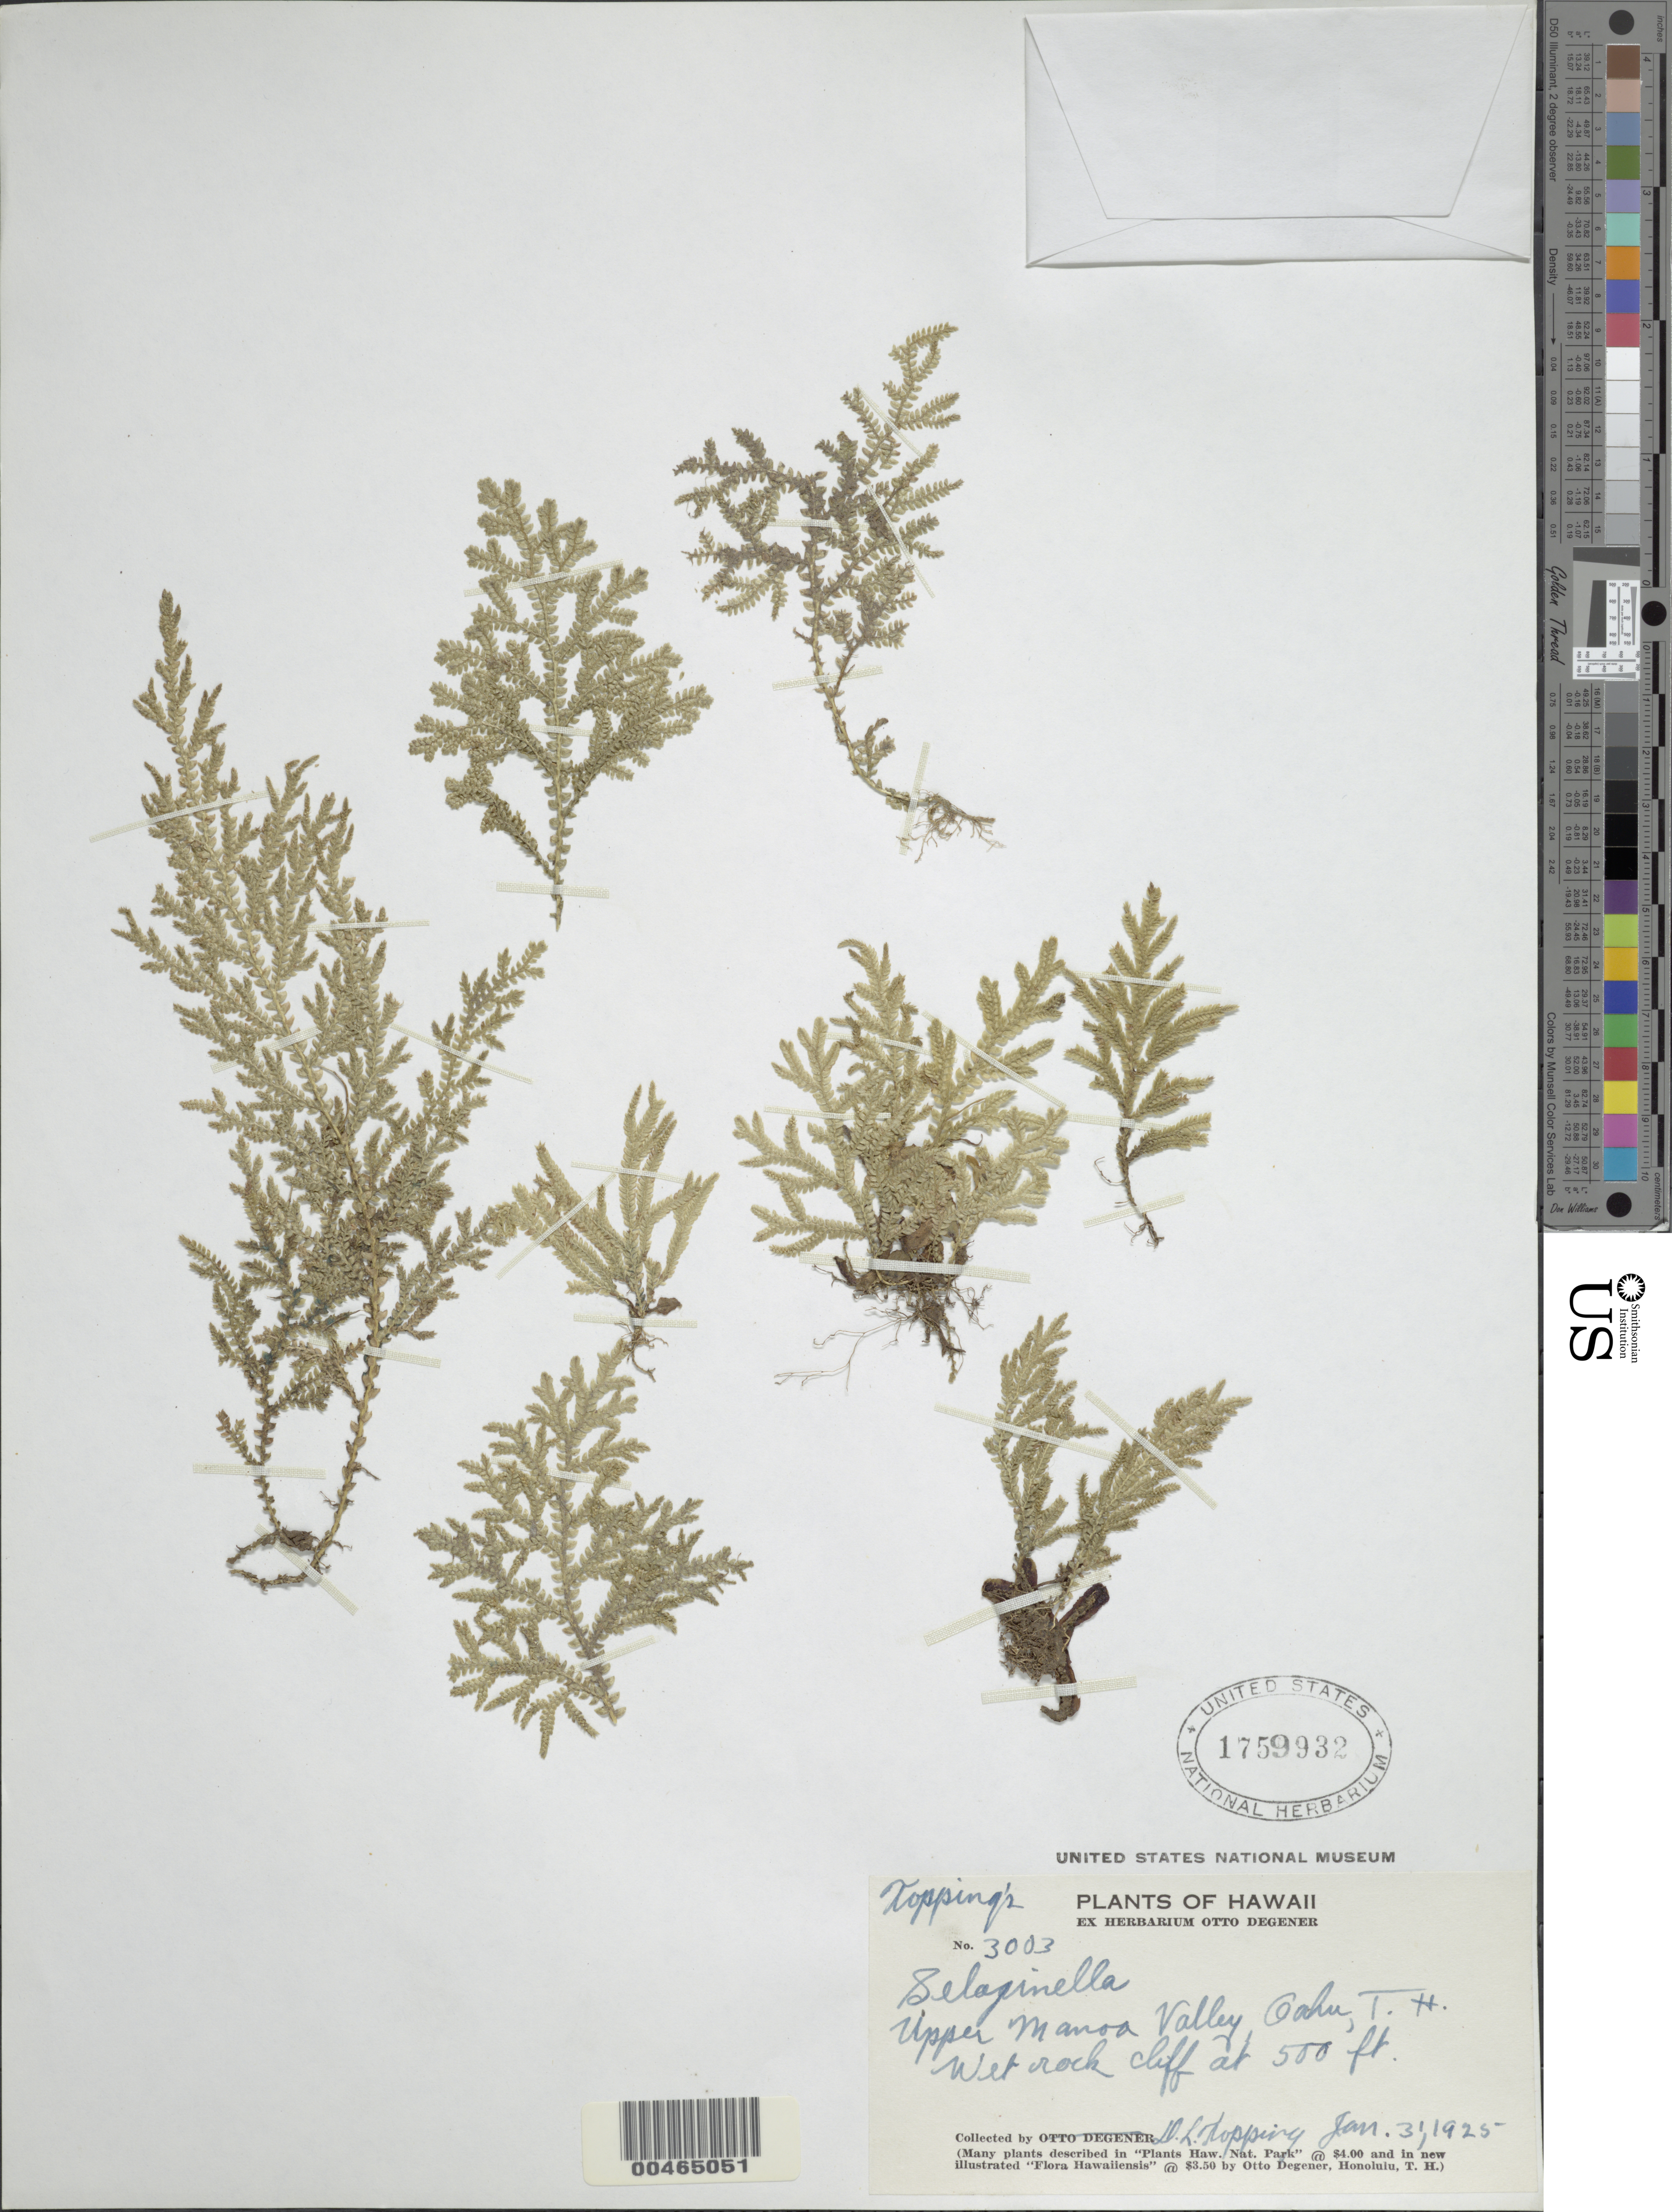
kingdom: Plantae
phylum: Tracheophyta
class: Lycopodiopsida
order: Selaginellales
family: Selaginellaceae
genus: Selaginella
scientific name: Selaginella sp.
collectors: D. L. Topping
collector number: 3003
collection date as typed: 31 Jan 1925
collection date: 1925-01-31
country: United States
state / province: Hawaii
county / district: Honolulu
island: Oahu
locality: Upper Manoa Valley, Oahu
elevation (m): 152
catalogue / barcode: US 1759932